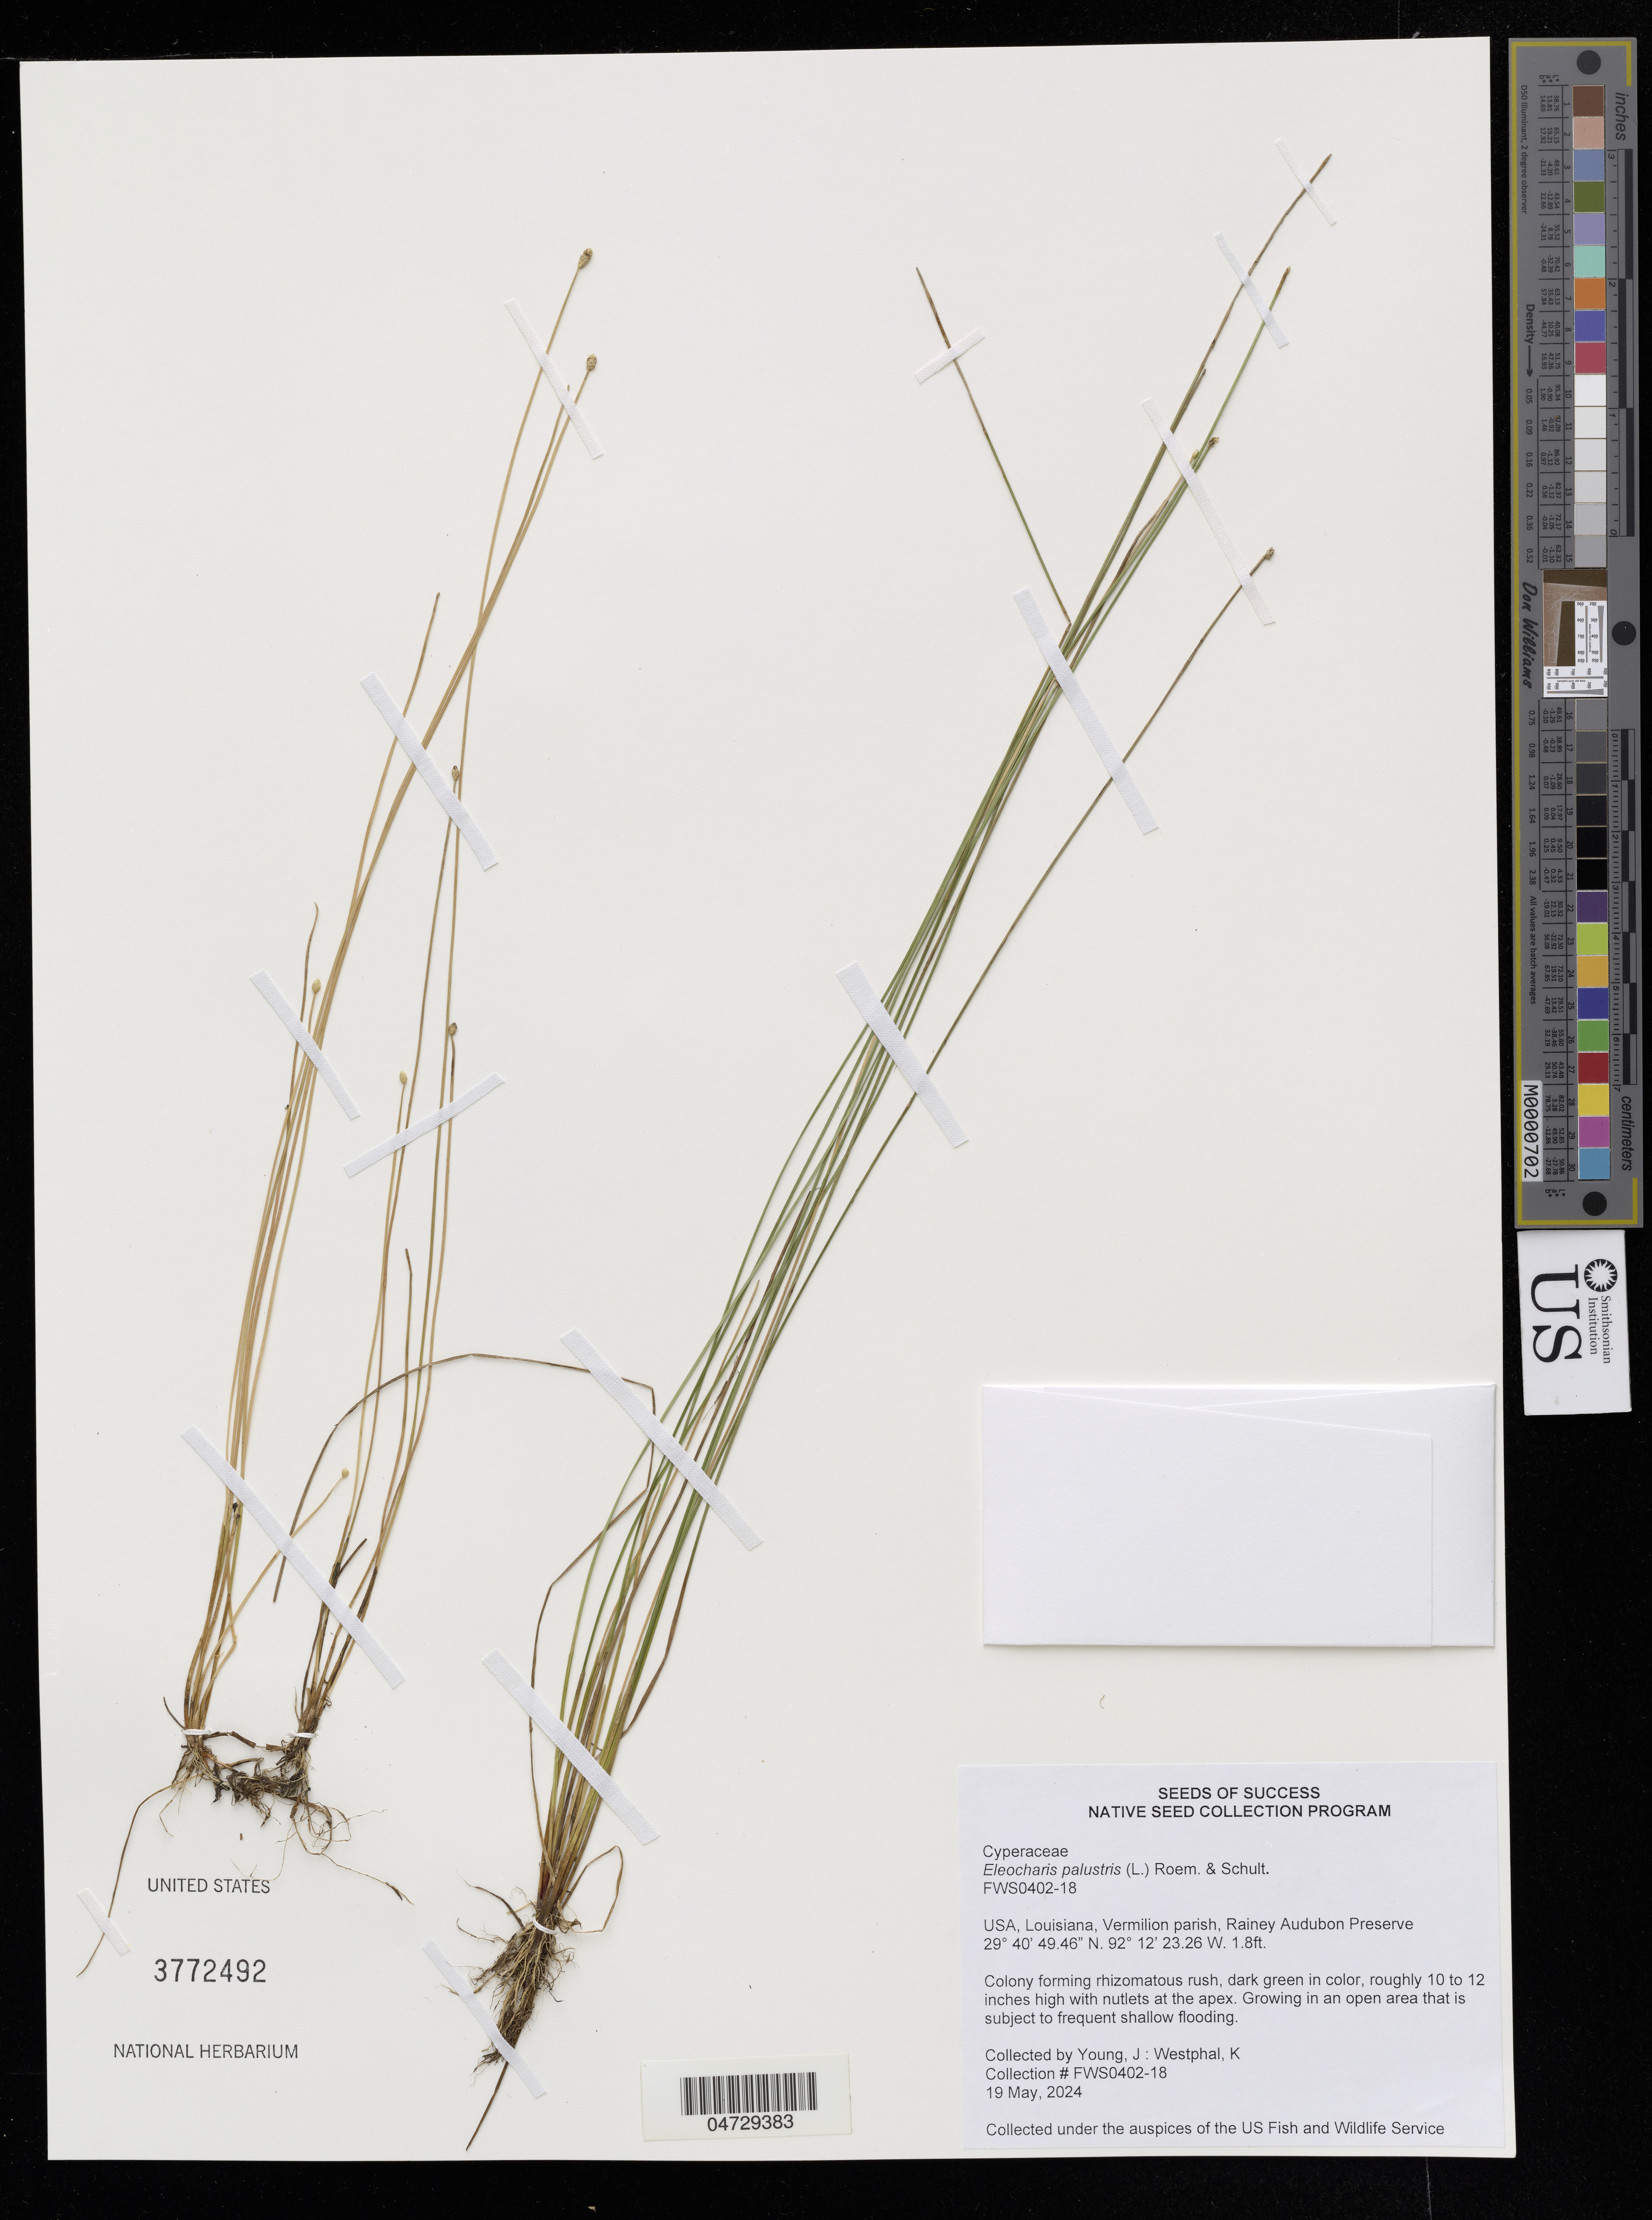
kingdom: Plantae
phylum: Tracheophyta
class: Liliopsida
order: Poales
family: Cyperaceae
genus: Eleocharis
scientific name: Eleocharis palustris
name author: (L.) Roem. & Schult.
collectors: J. Young & K. Westphal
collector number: FWS0402-18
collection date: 2024-05-19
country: United States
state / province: Louisiana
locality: Vermilion parish, Rainey Audubon Preserve.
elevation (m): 0.5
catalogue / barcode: US 3772492